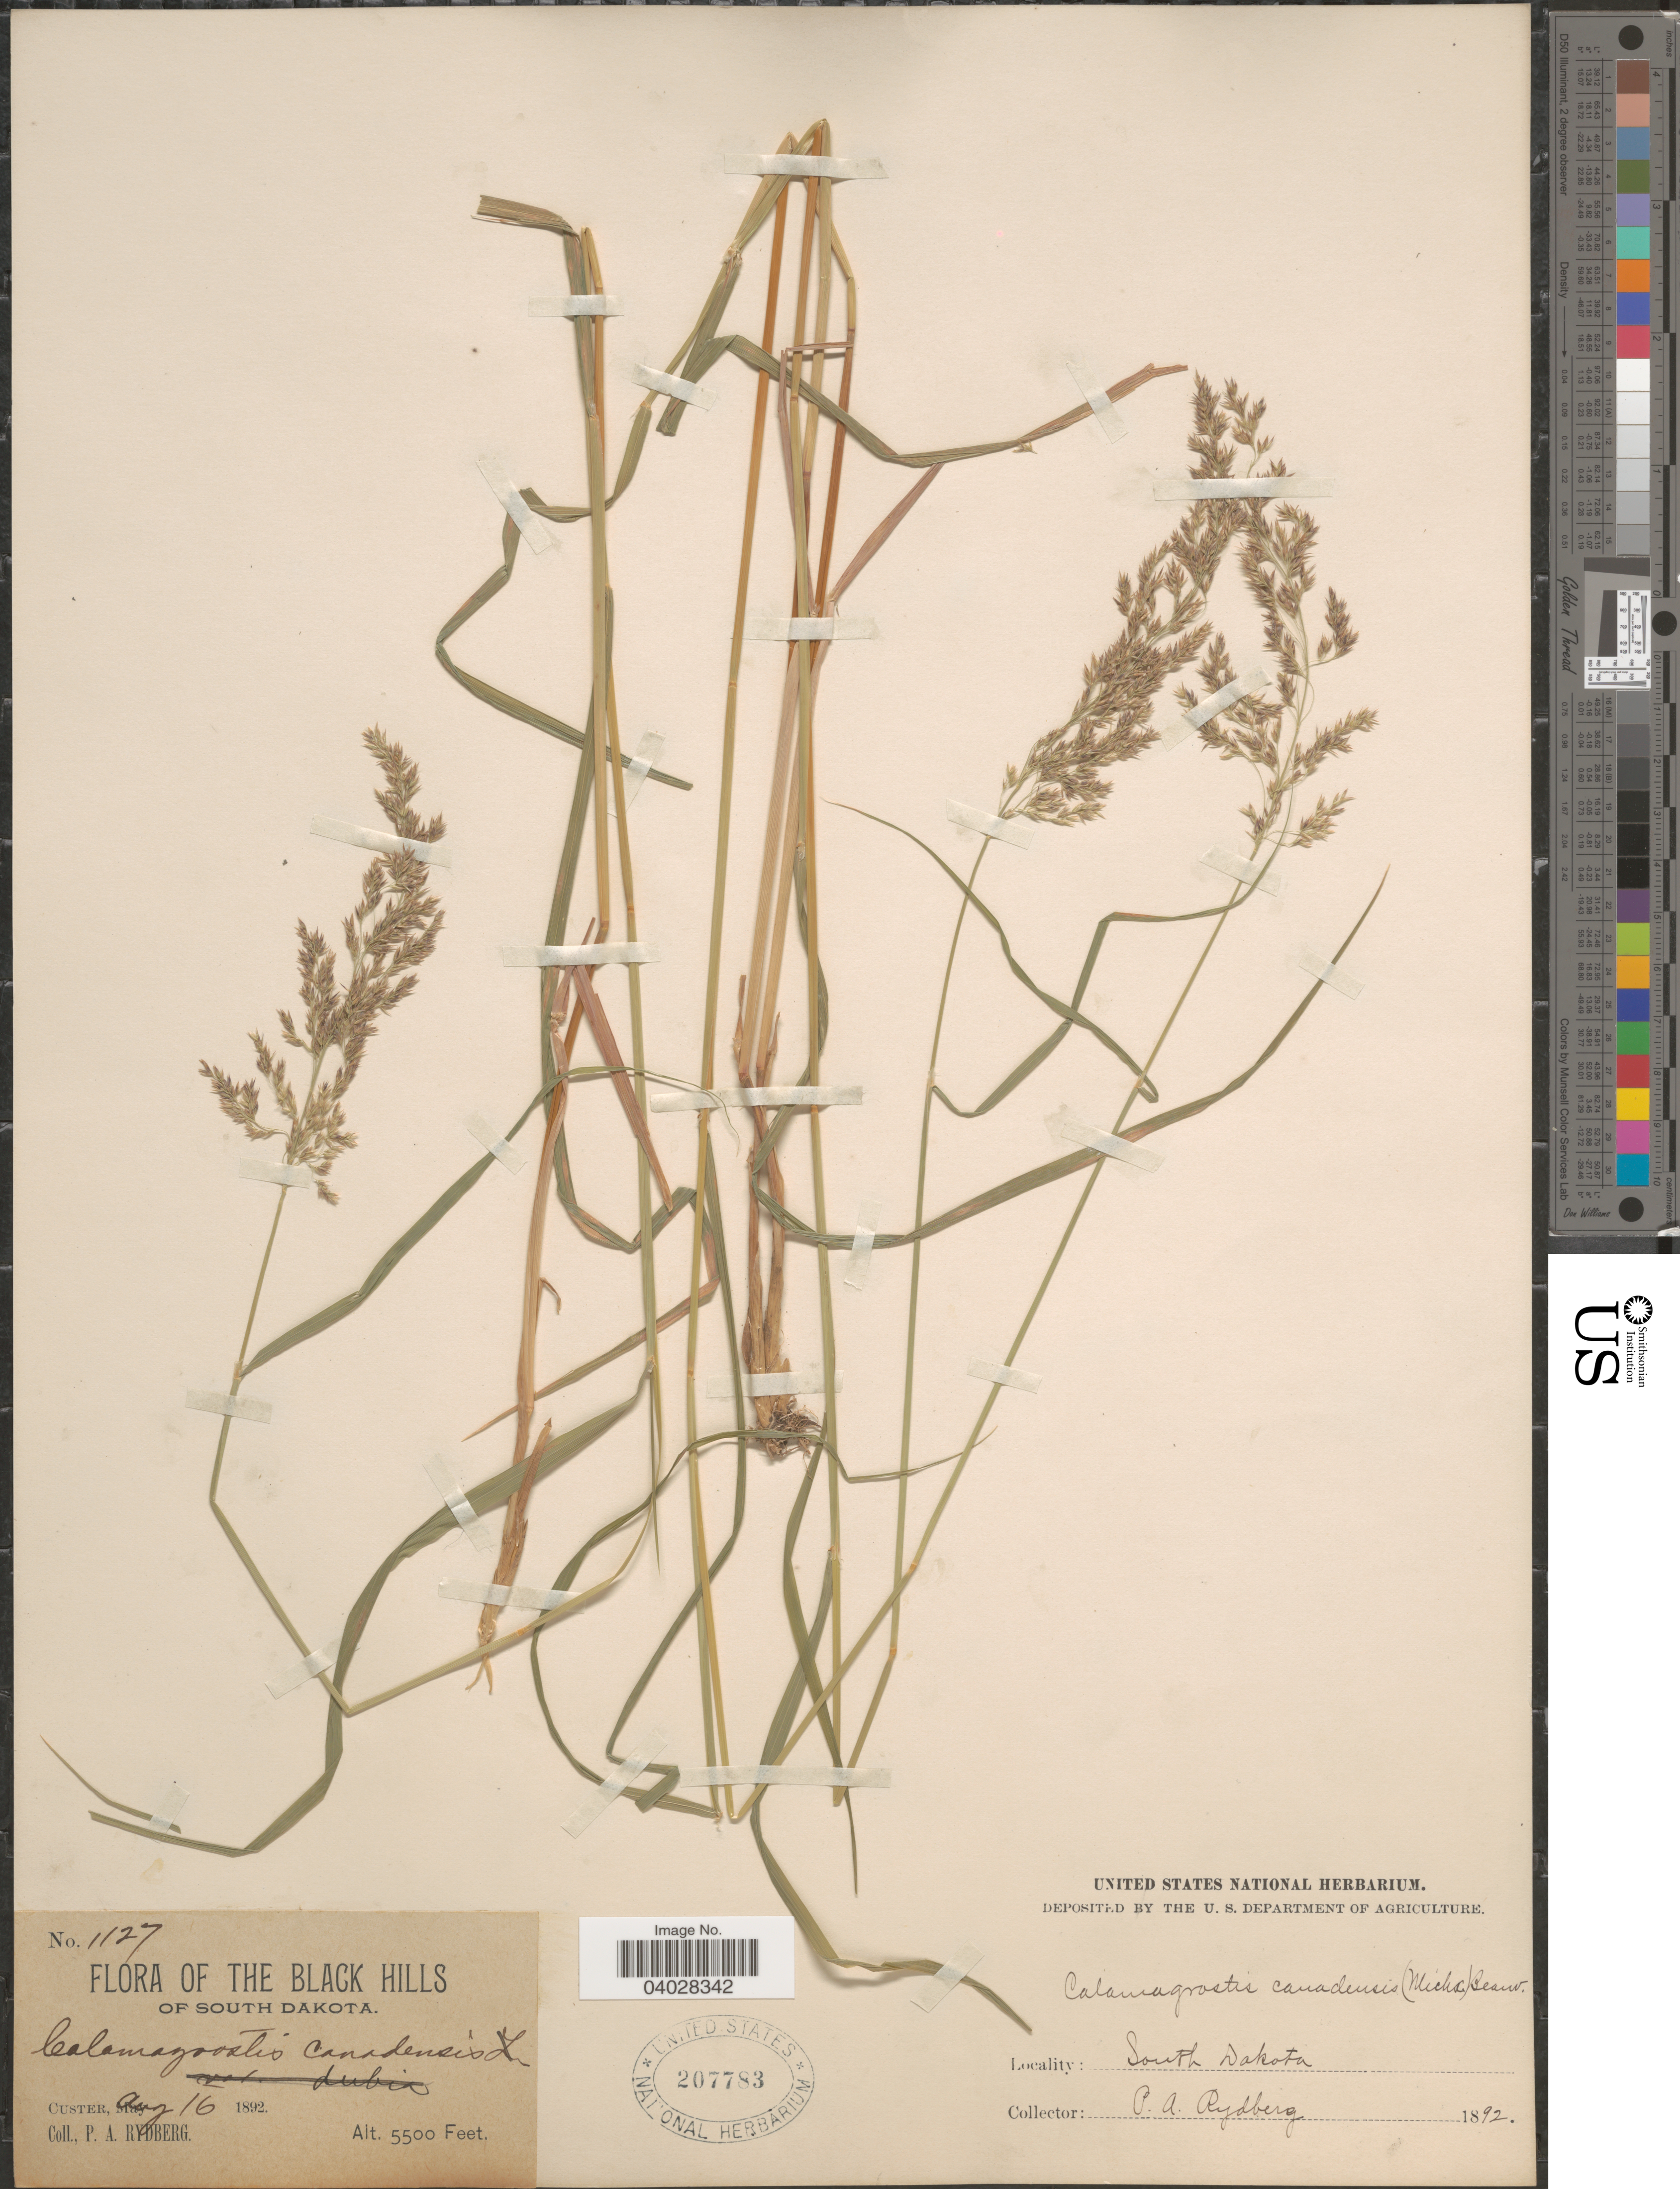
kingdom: Plantae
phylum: Tracheophyta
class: Liliopsida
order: Poales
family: Poaceae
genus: Calamagrostis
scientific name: Calamagrostis canadensis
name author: (Michx.) P. Beauv.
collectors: P. A. Rydberg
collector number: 1127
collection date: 1892-08-16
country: United States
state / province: South Dakota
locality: The Black Hills of South Dakota. Custer.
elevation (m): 1676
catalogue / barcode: US 207783